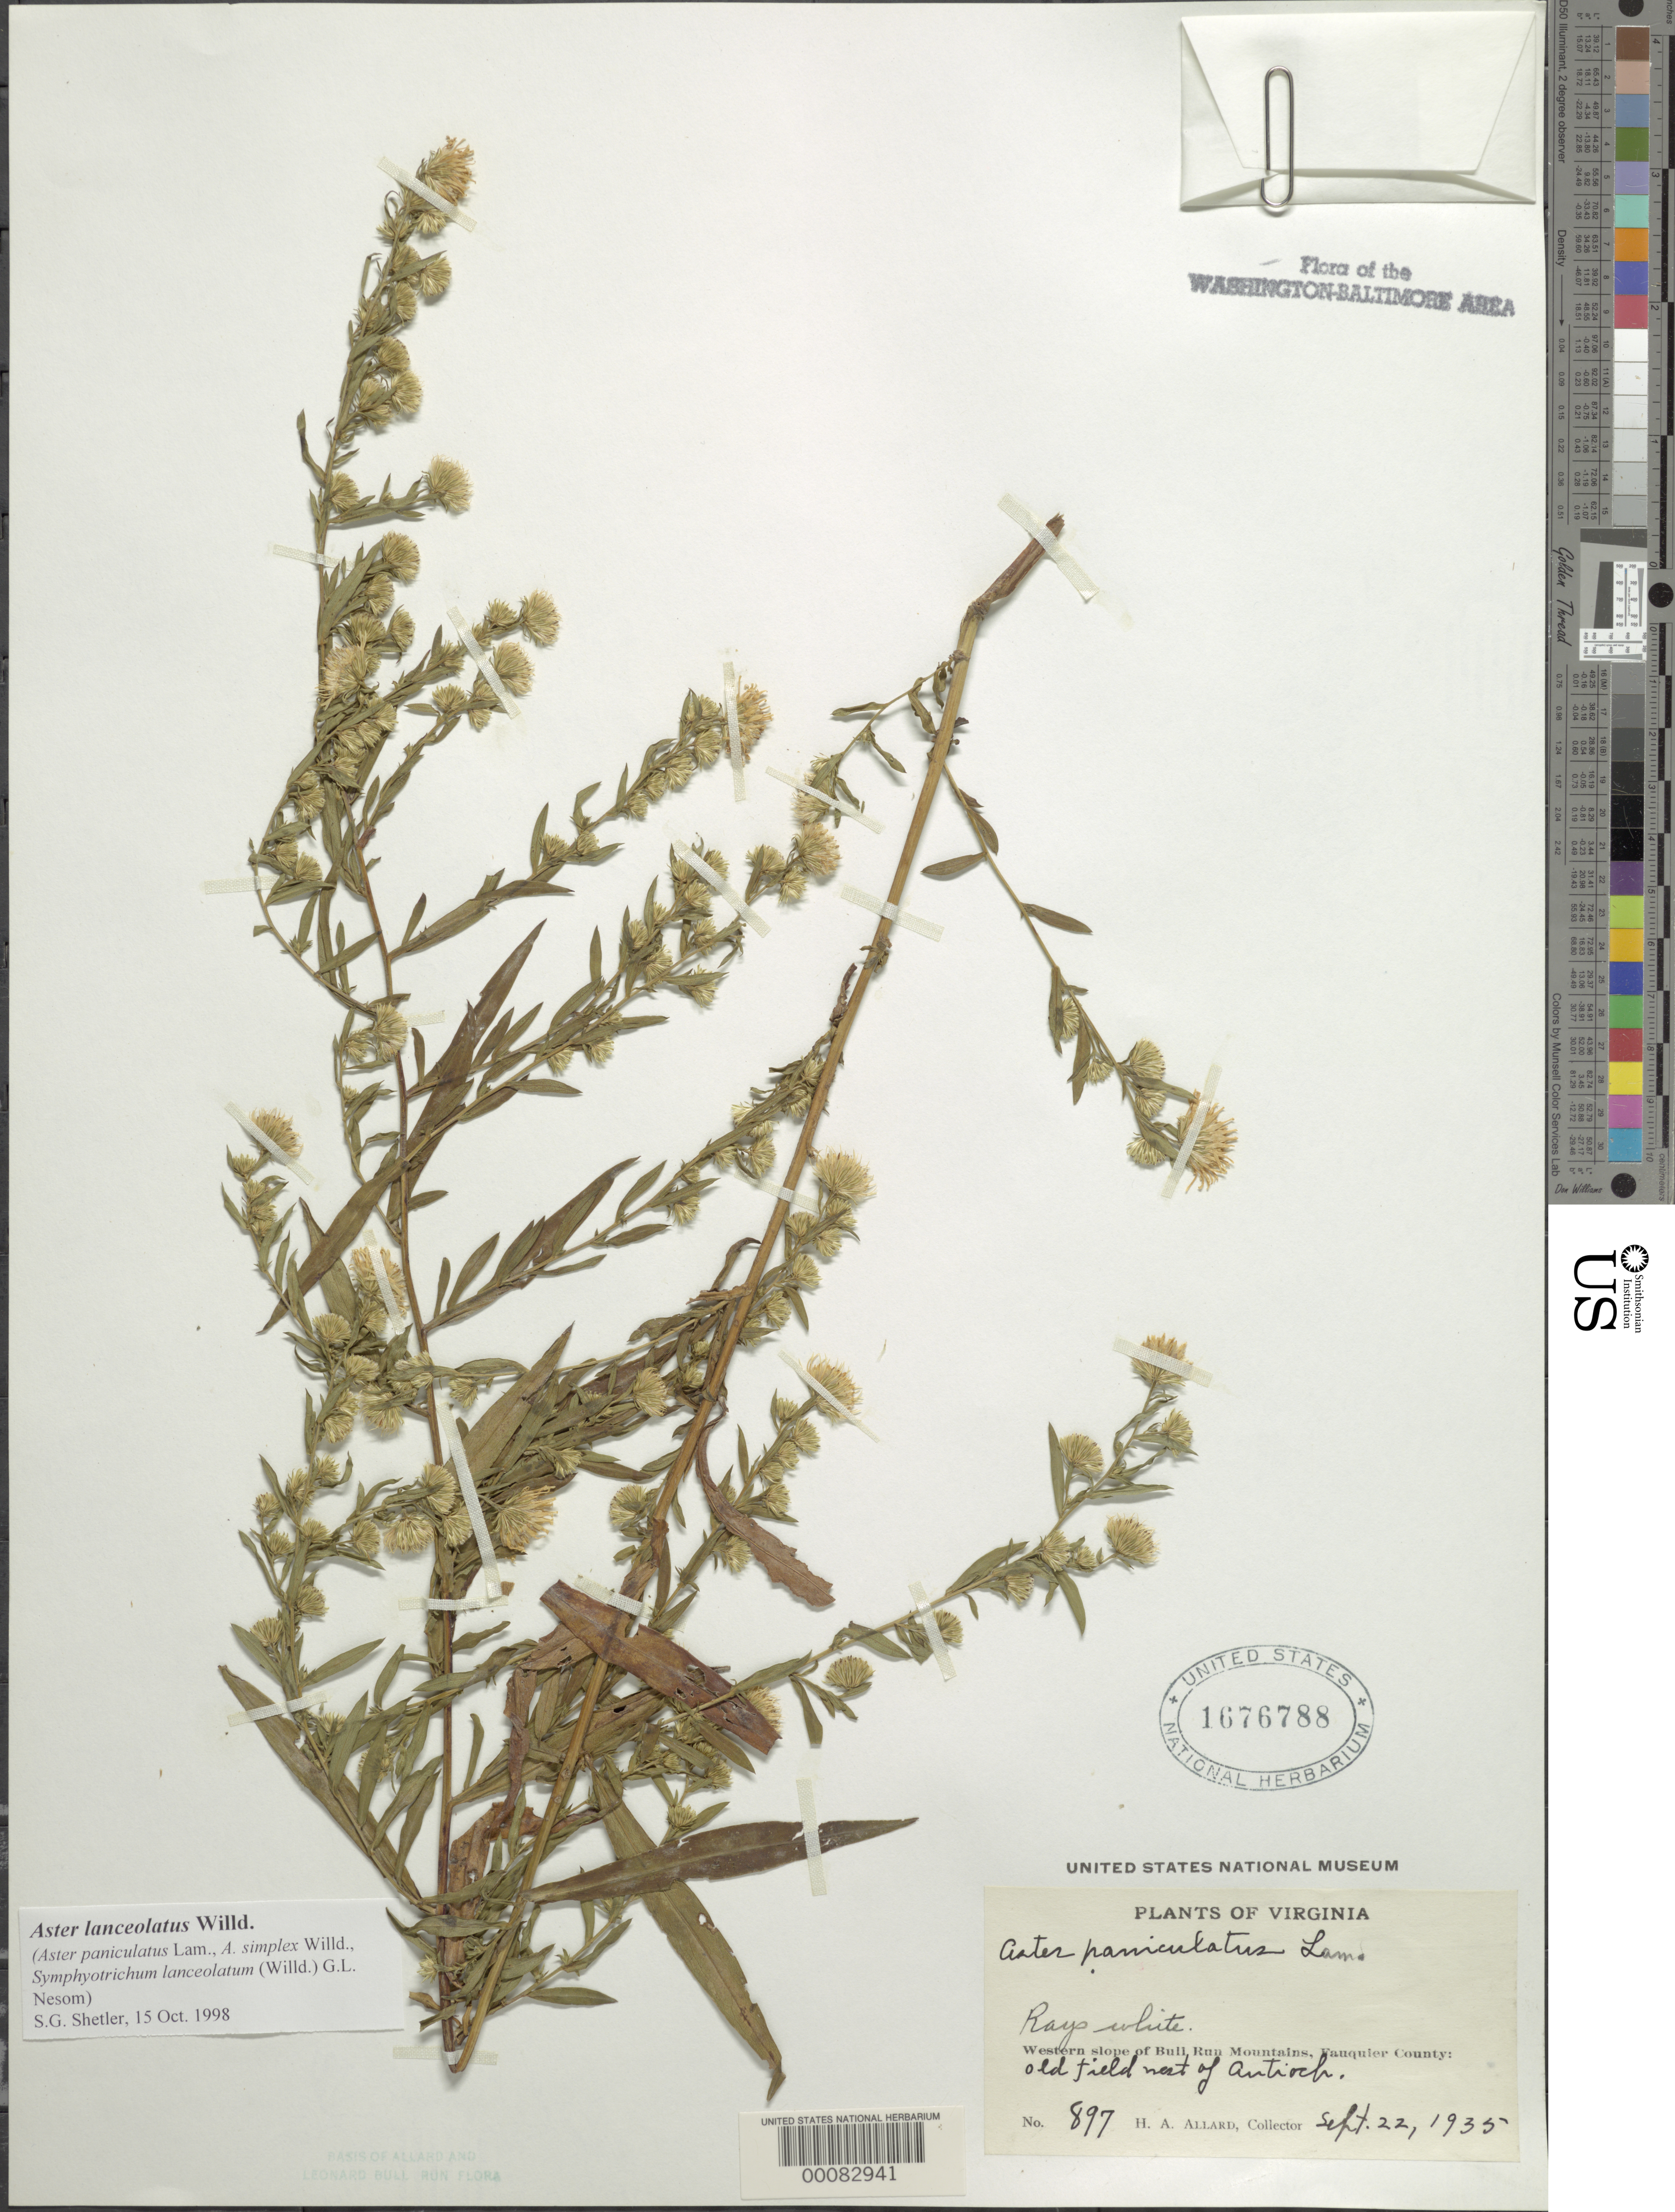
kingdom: Plantae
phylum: Tracheophyta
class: Magnoliopsida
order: Asterales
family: Asteraceae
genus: Symphyotrichum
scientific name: Symphyotrichum lanceolatum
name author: (Willd.) G.L. Nesom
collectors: H. A. Allard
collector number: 897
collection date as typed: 22 Sep 1935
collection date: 1935-09-22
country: United States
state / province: Virginia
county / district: Fauquier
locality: West of Antioch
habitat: Old field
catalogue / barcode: US 1676788